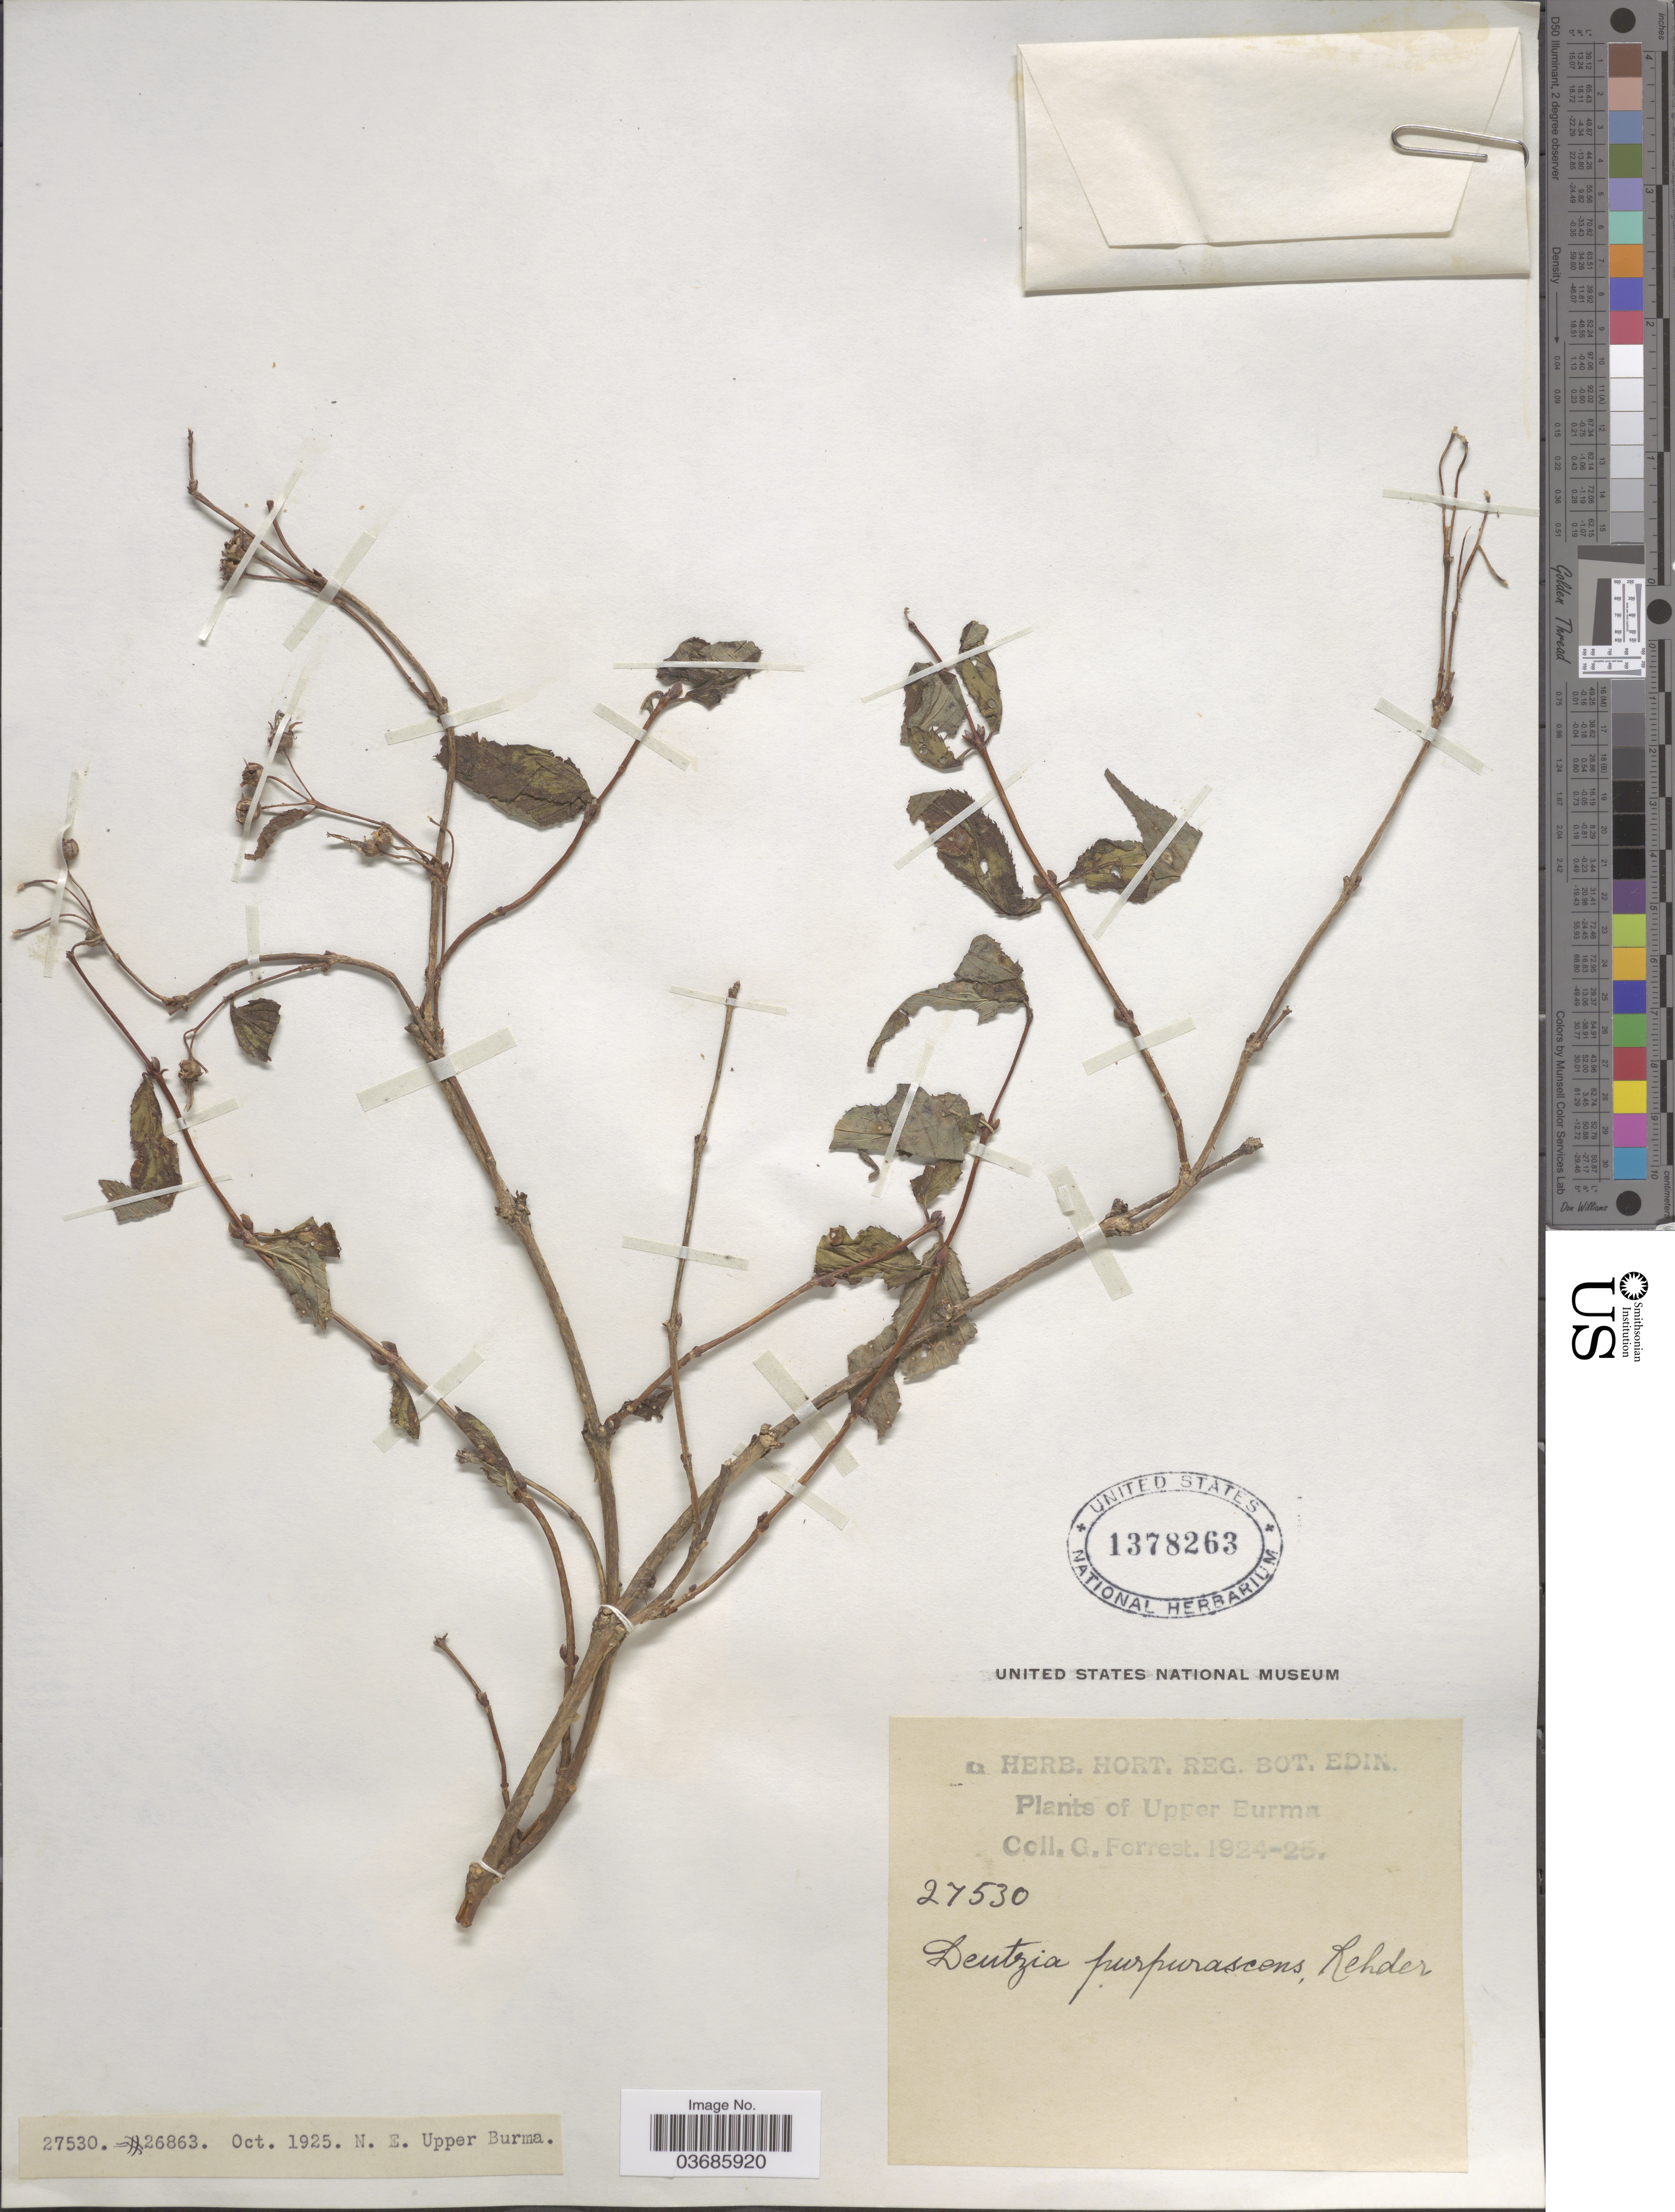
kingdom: Plantae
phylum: Tracheophyta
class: Magnoliopsida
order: Cornales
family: Hydrangeaceae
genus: Deutzia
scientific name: Deutzia purpurascens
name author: Rehder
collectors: G. Forrest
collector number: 27530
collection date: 1925-10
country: Myanmar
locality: Upper Burma. N. E. Upper Burma.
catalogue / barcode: US 1378263